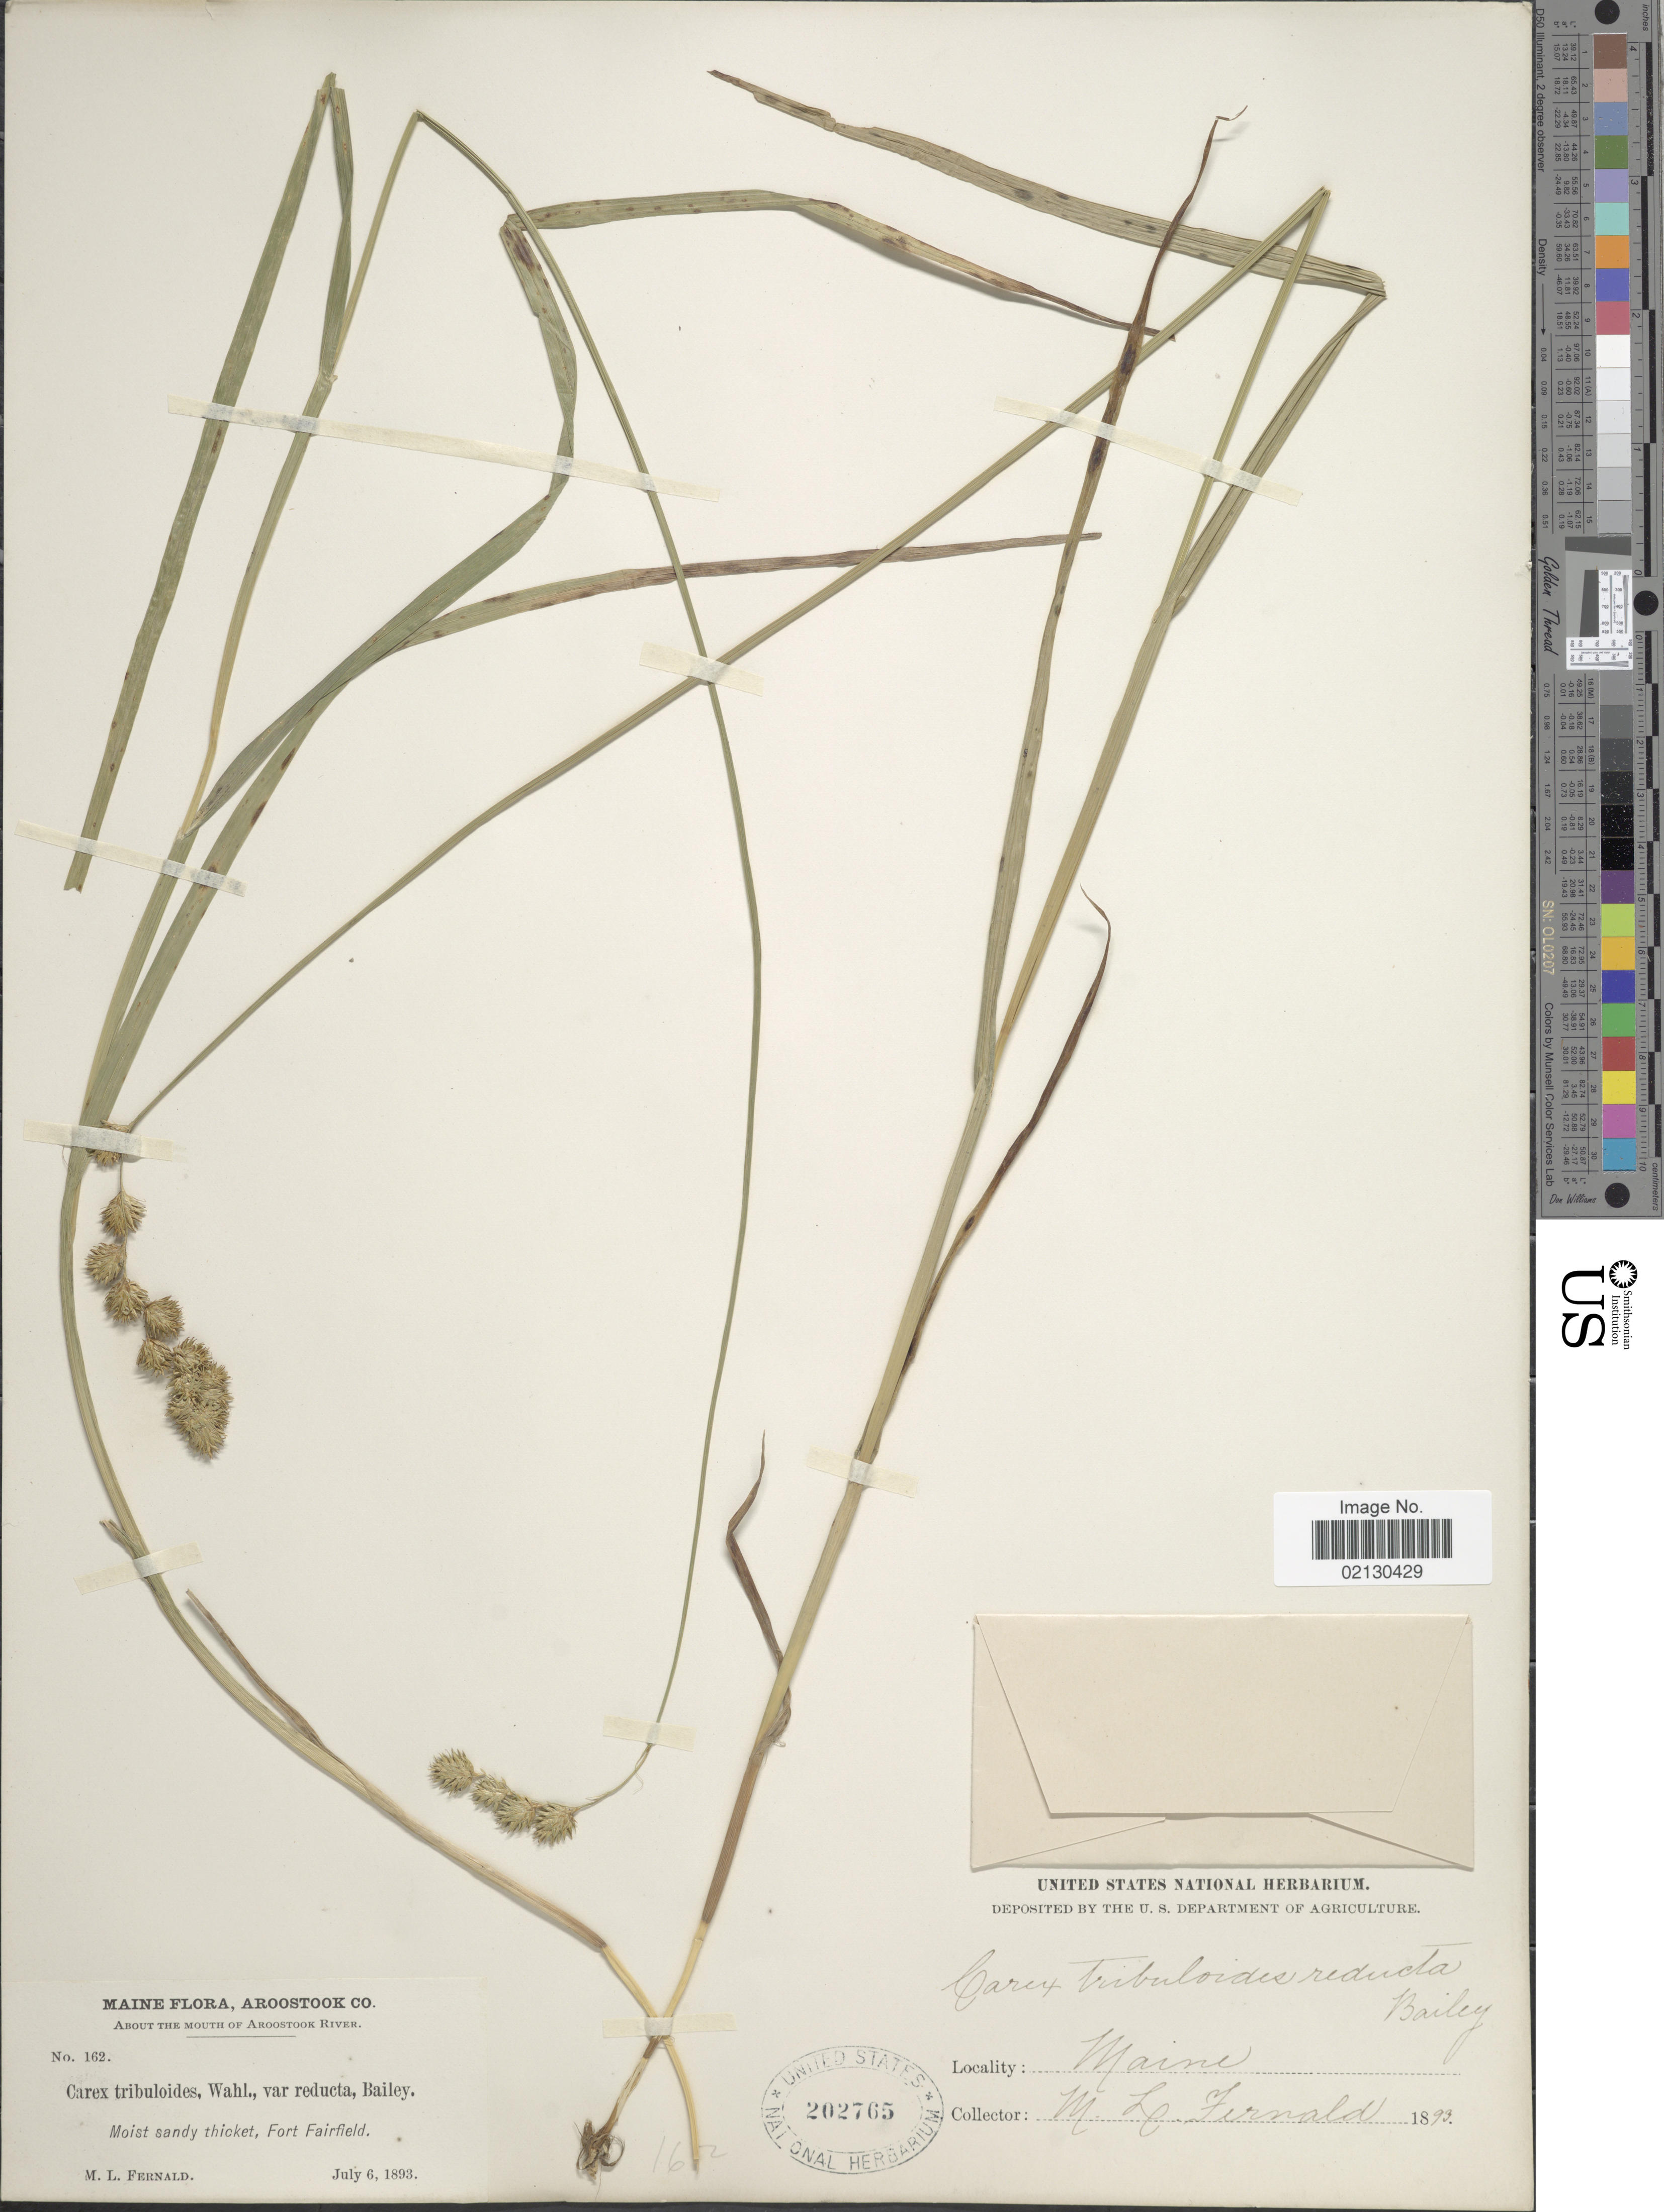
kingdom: Plantae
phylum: Tracheophyta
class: Liliopsida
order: Poales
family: Cyperaceae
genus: Carex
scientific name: Carex projecta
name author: Mack.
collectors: M. L. Fernald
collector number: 162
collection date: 1893-07-06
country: United States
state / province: Maine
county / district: Aroostook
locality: About the mouth of Aroostook River. Fort Fairfield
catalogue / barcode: US 202765